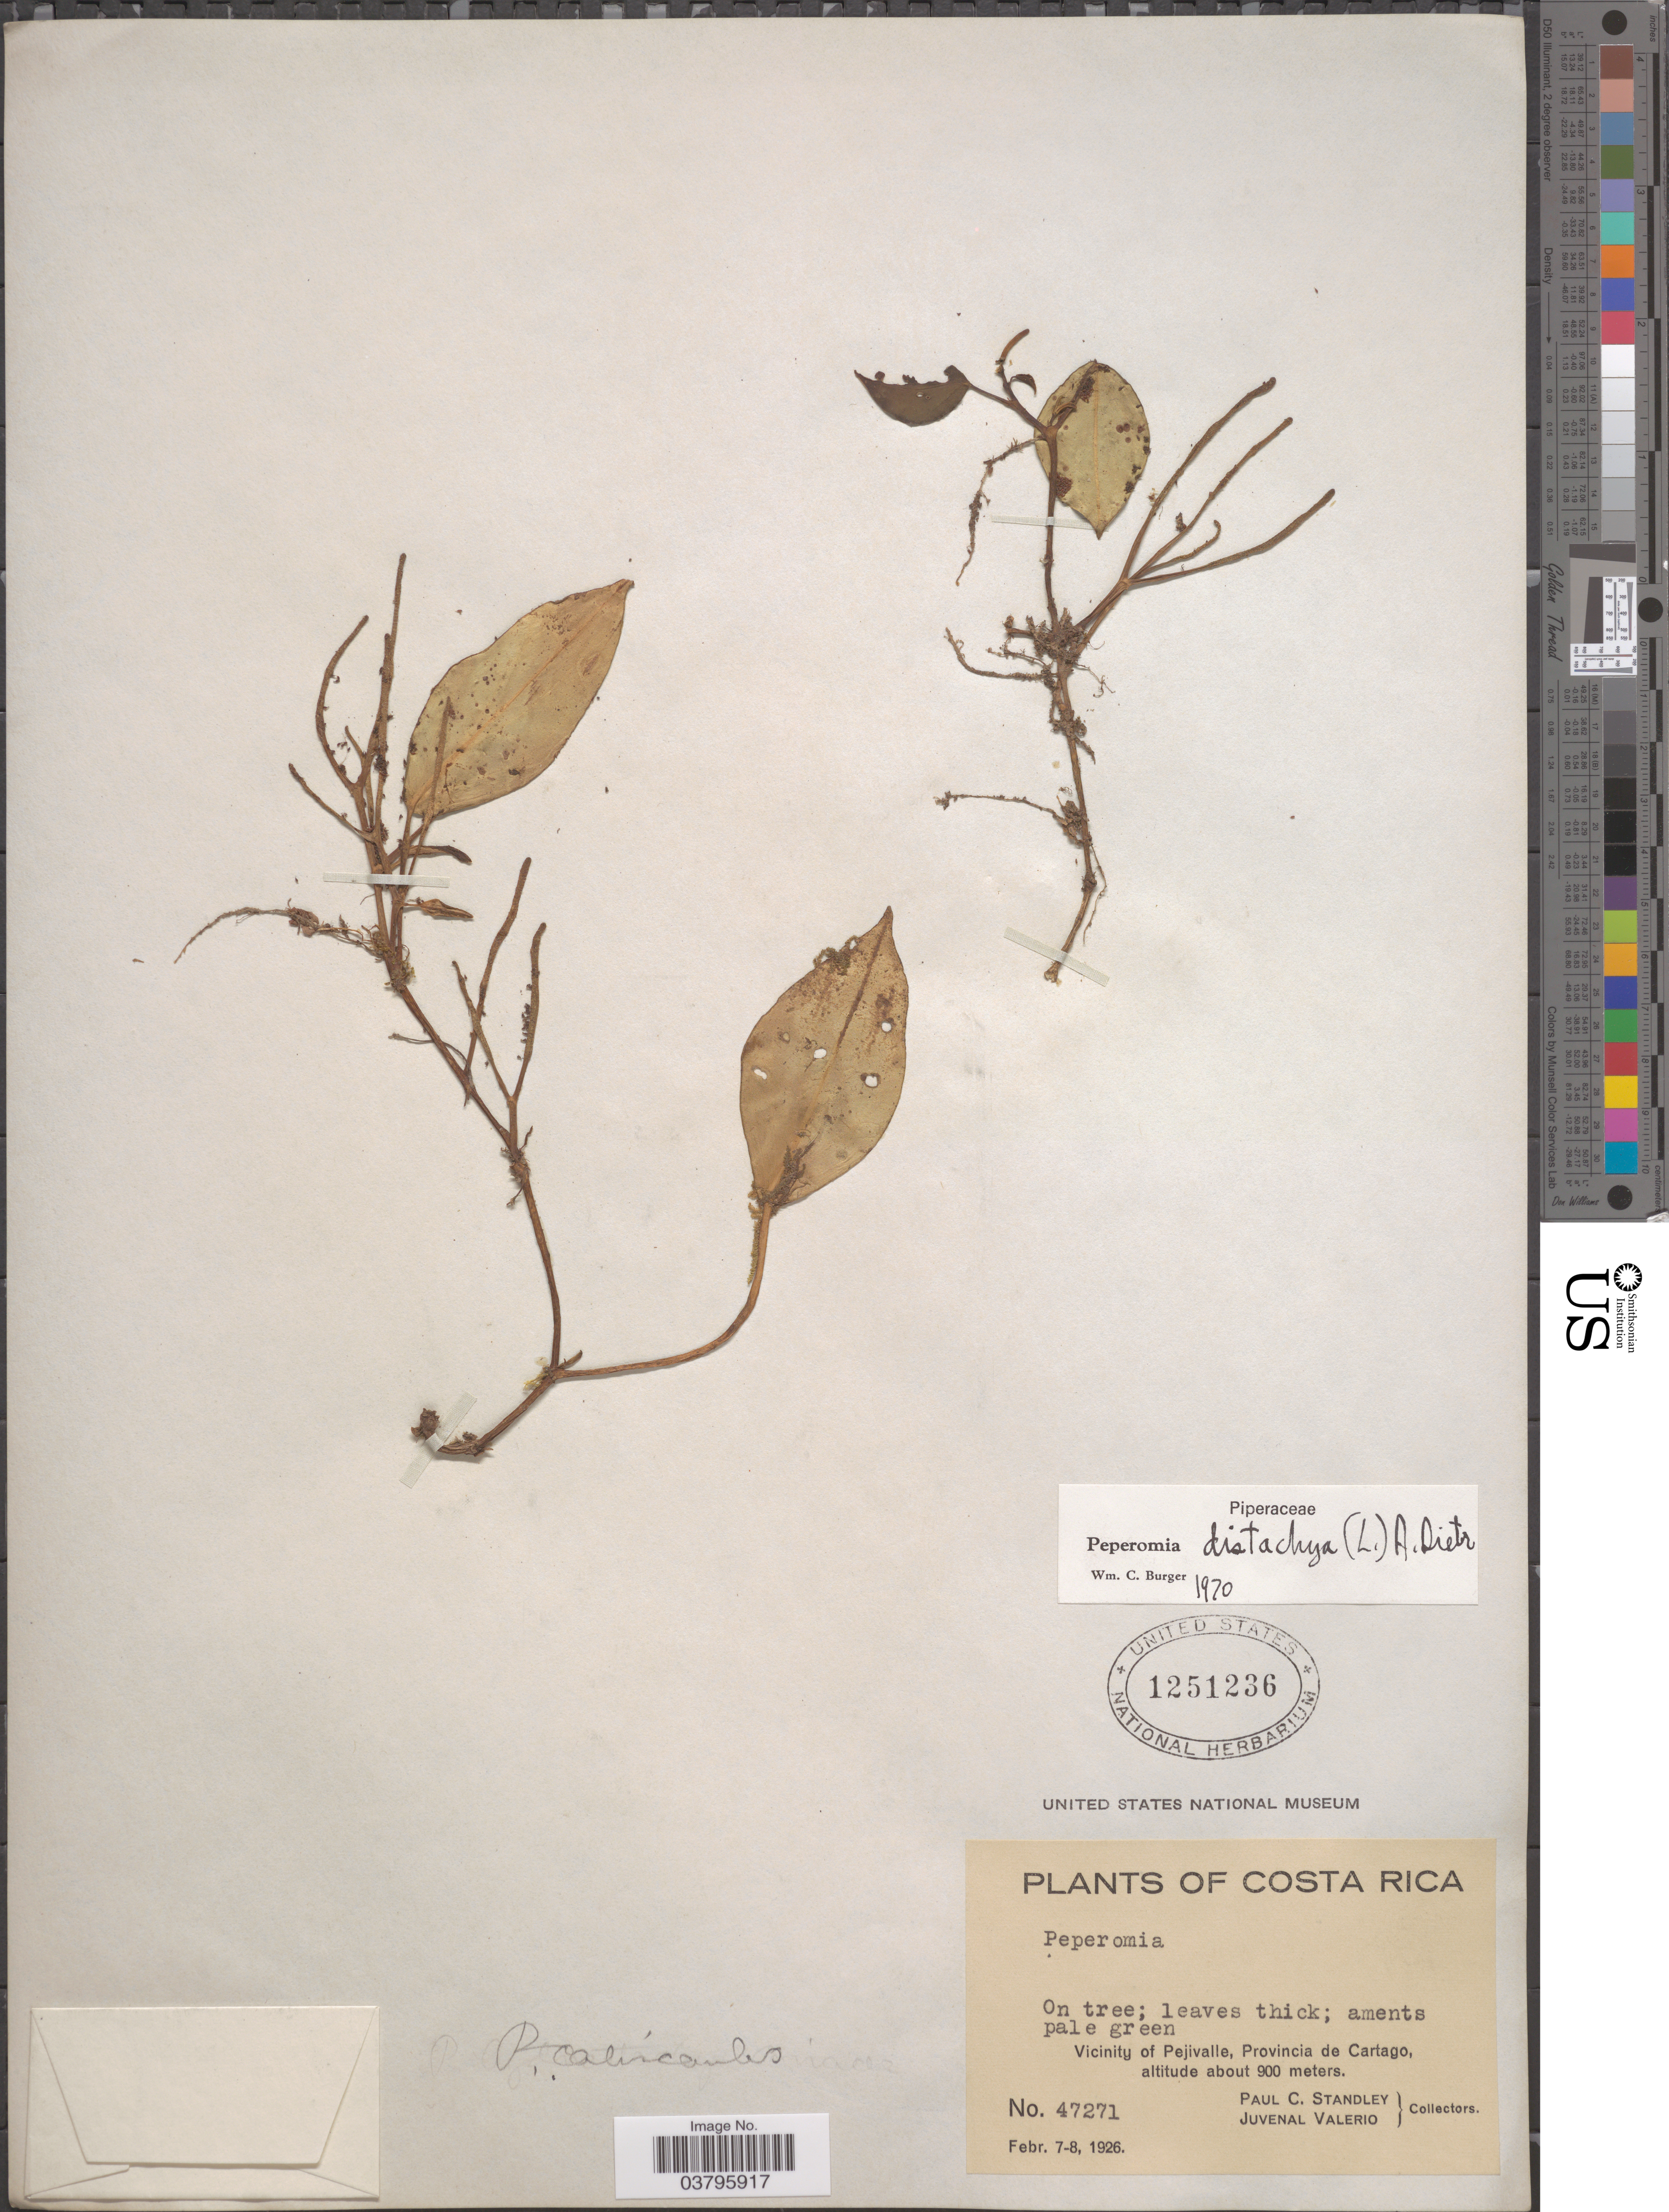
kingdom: Plantae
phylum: Tracheophyta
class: Magnoliopsida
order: Piperales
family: Piperaceae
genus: Peperomia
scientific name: Peperomia distachya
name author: (L.) A. Dietr.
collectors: P. C. Standley & J. Valerio R.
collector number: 47271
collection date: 1926-02-07/1926-02-08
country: Costa Rica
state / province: Cartago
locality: Vicinity of Pejivalle.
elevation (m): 900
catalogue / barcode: US 1251236